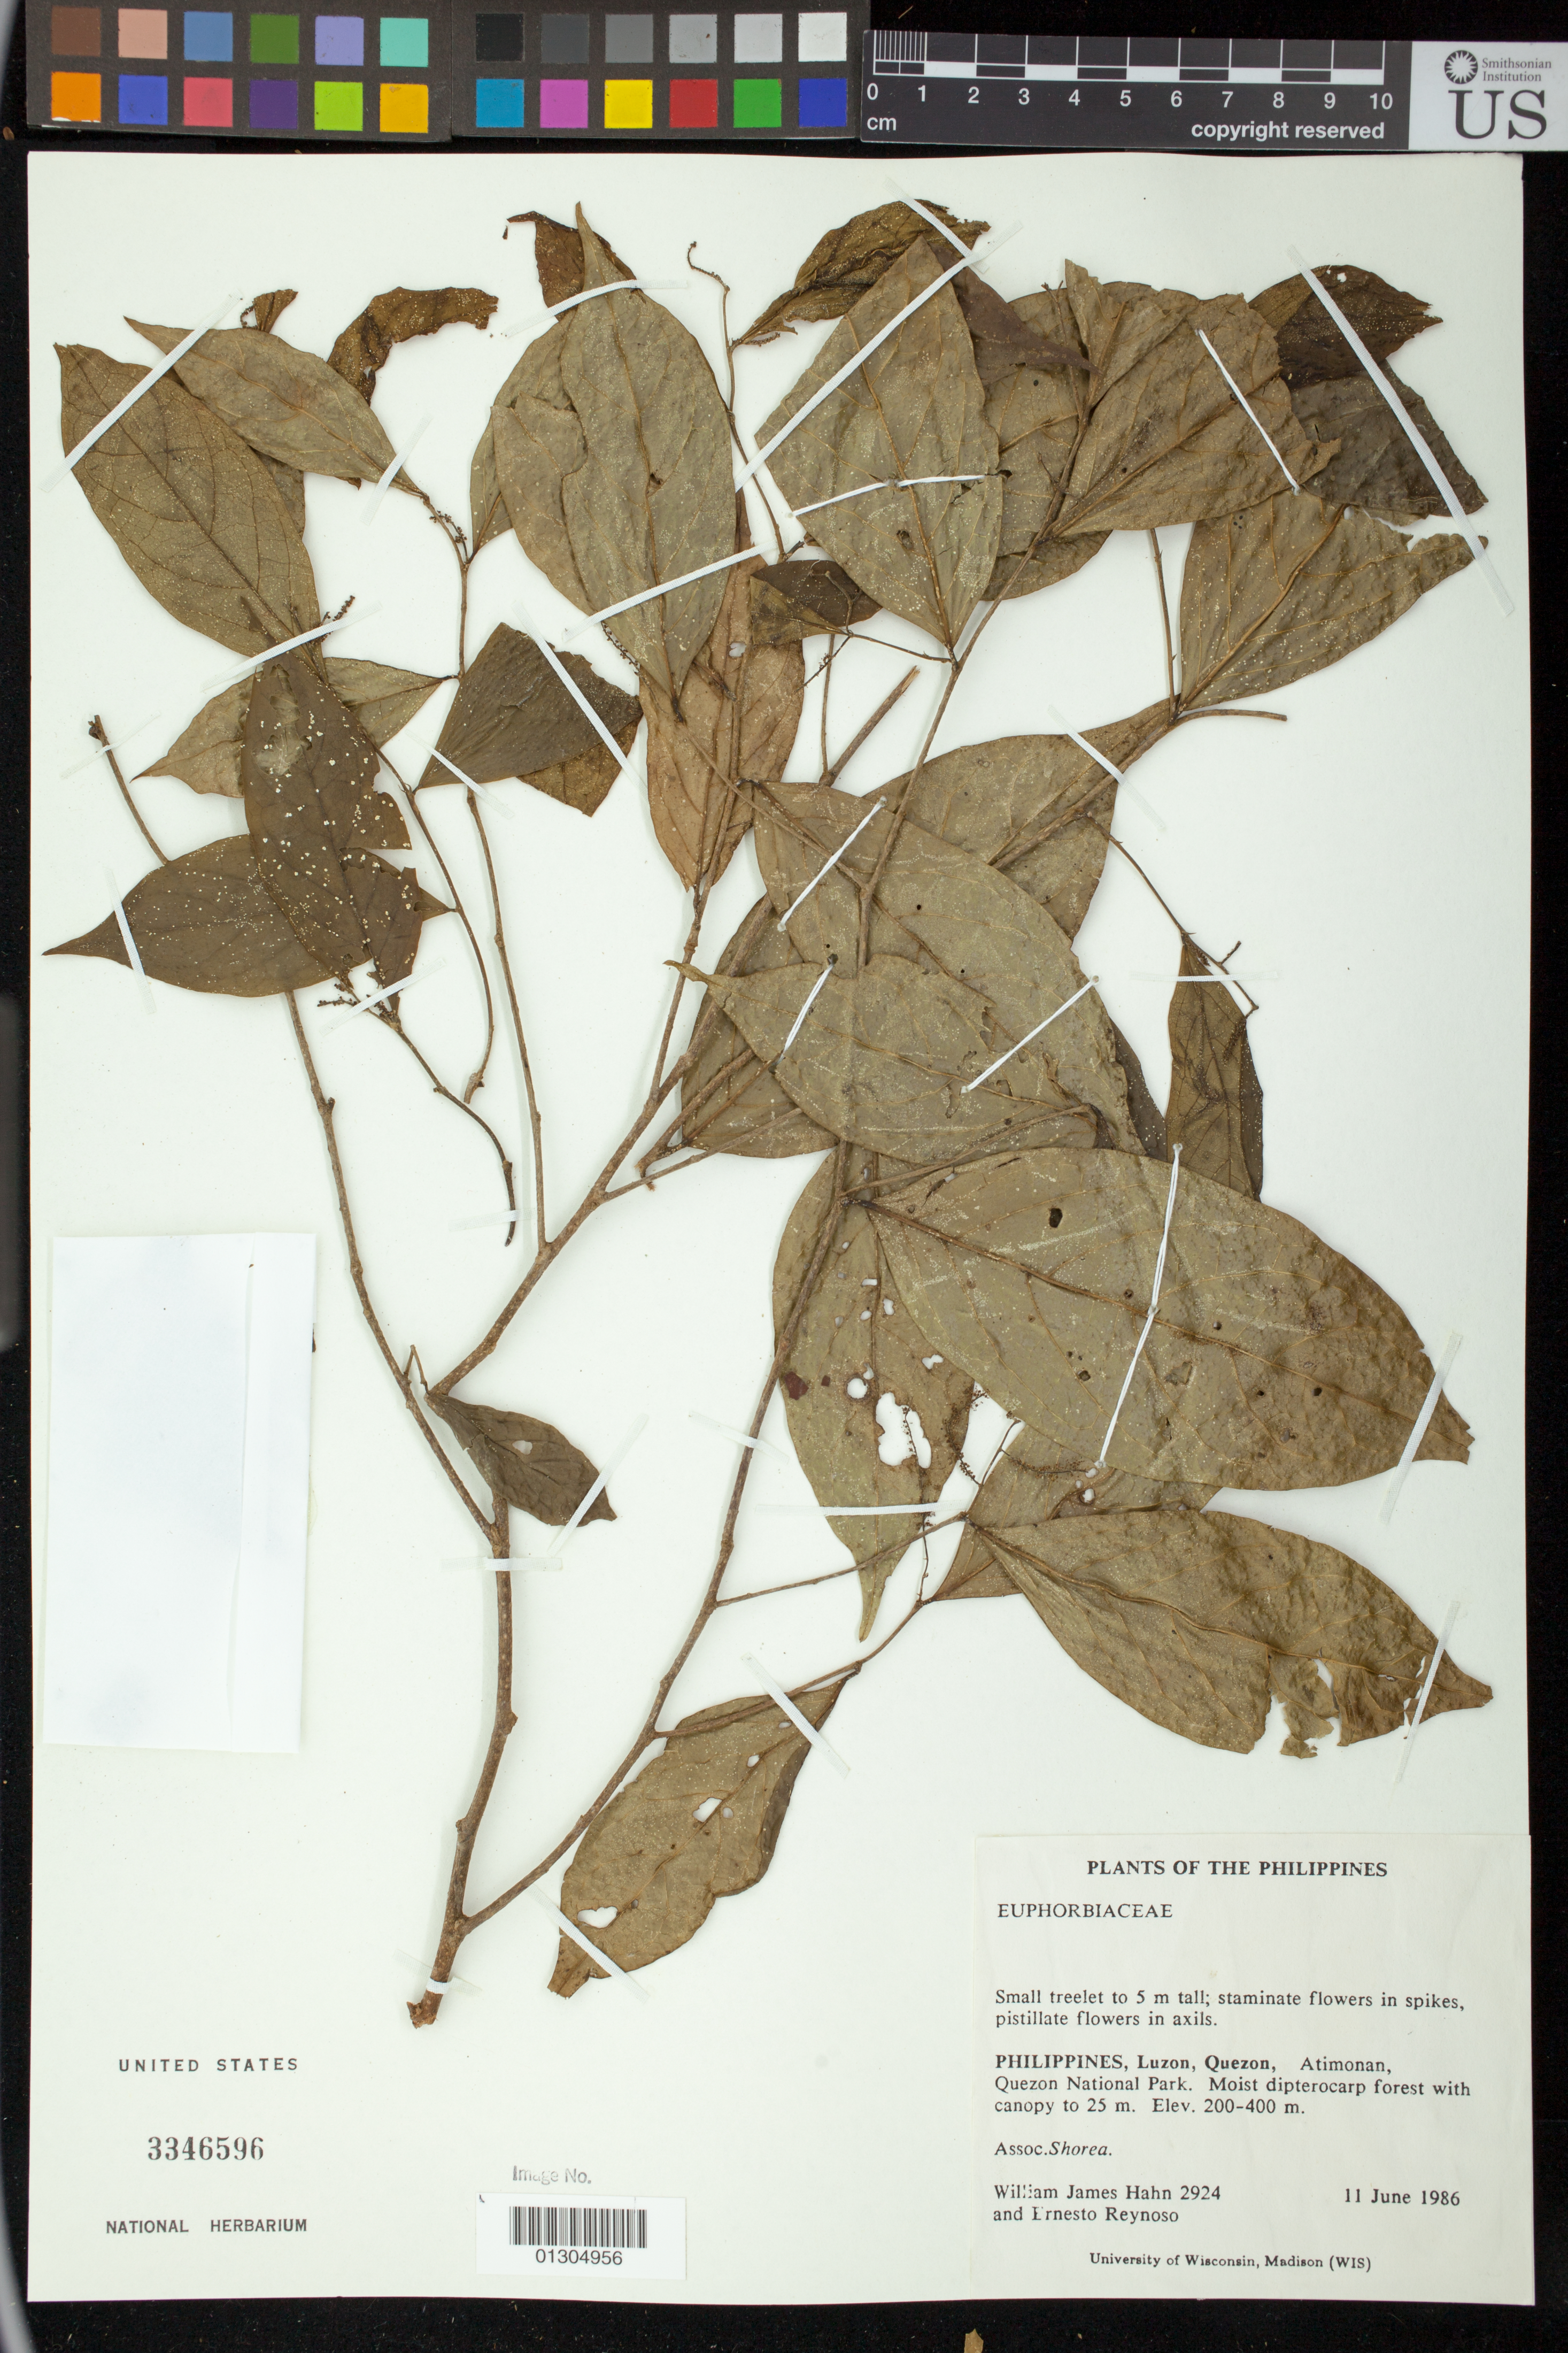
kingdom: Plantae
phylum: Tracheophyta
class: Magnoliopsida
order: Malpighiales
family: Euphorbiaceae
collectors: W. J. Hahn & E. Reynoso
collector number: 2924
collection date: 1986-06-11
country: Philippines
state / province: Calabarzon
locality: Luzon, Quezon, Atimonan, Quezon National Park.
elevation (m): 200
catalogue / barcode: US 3346596